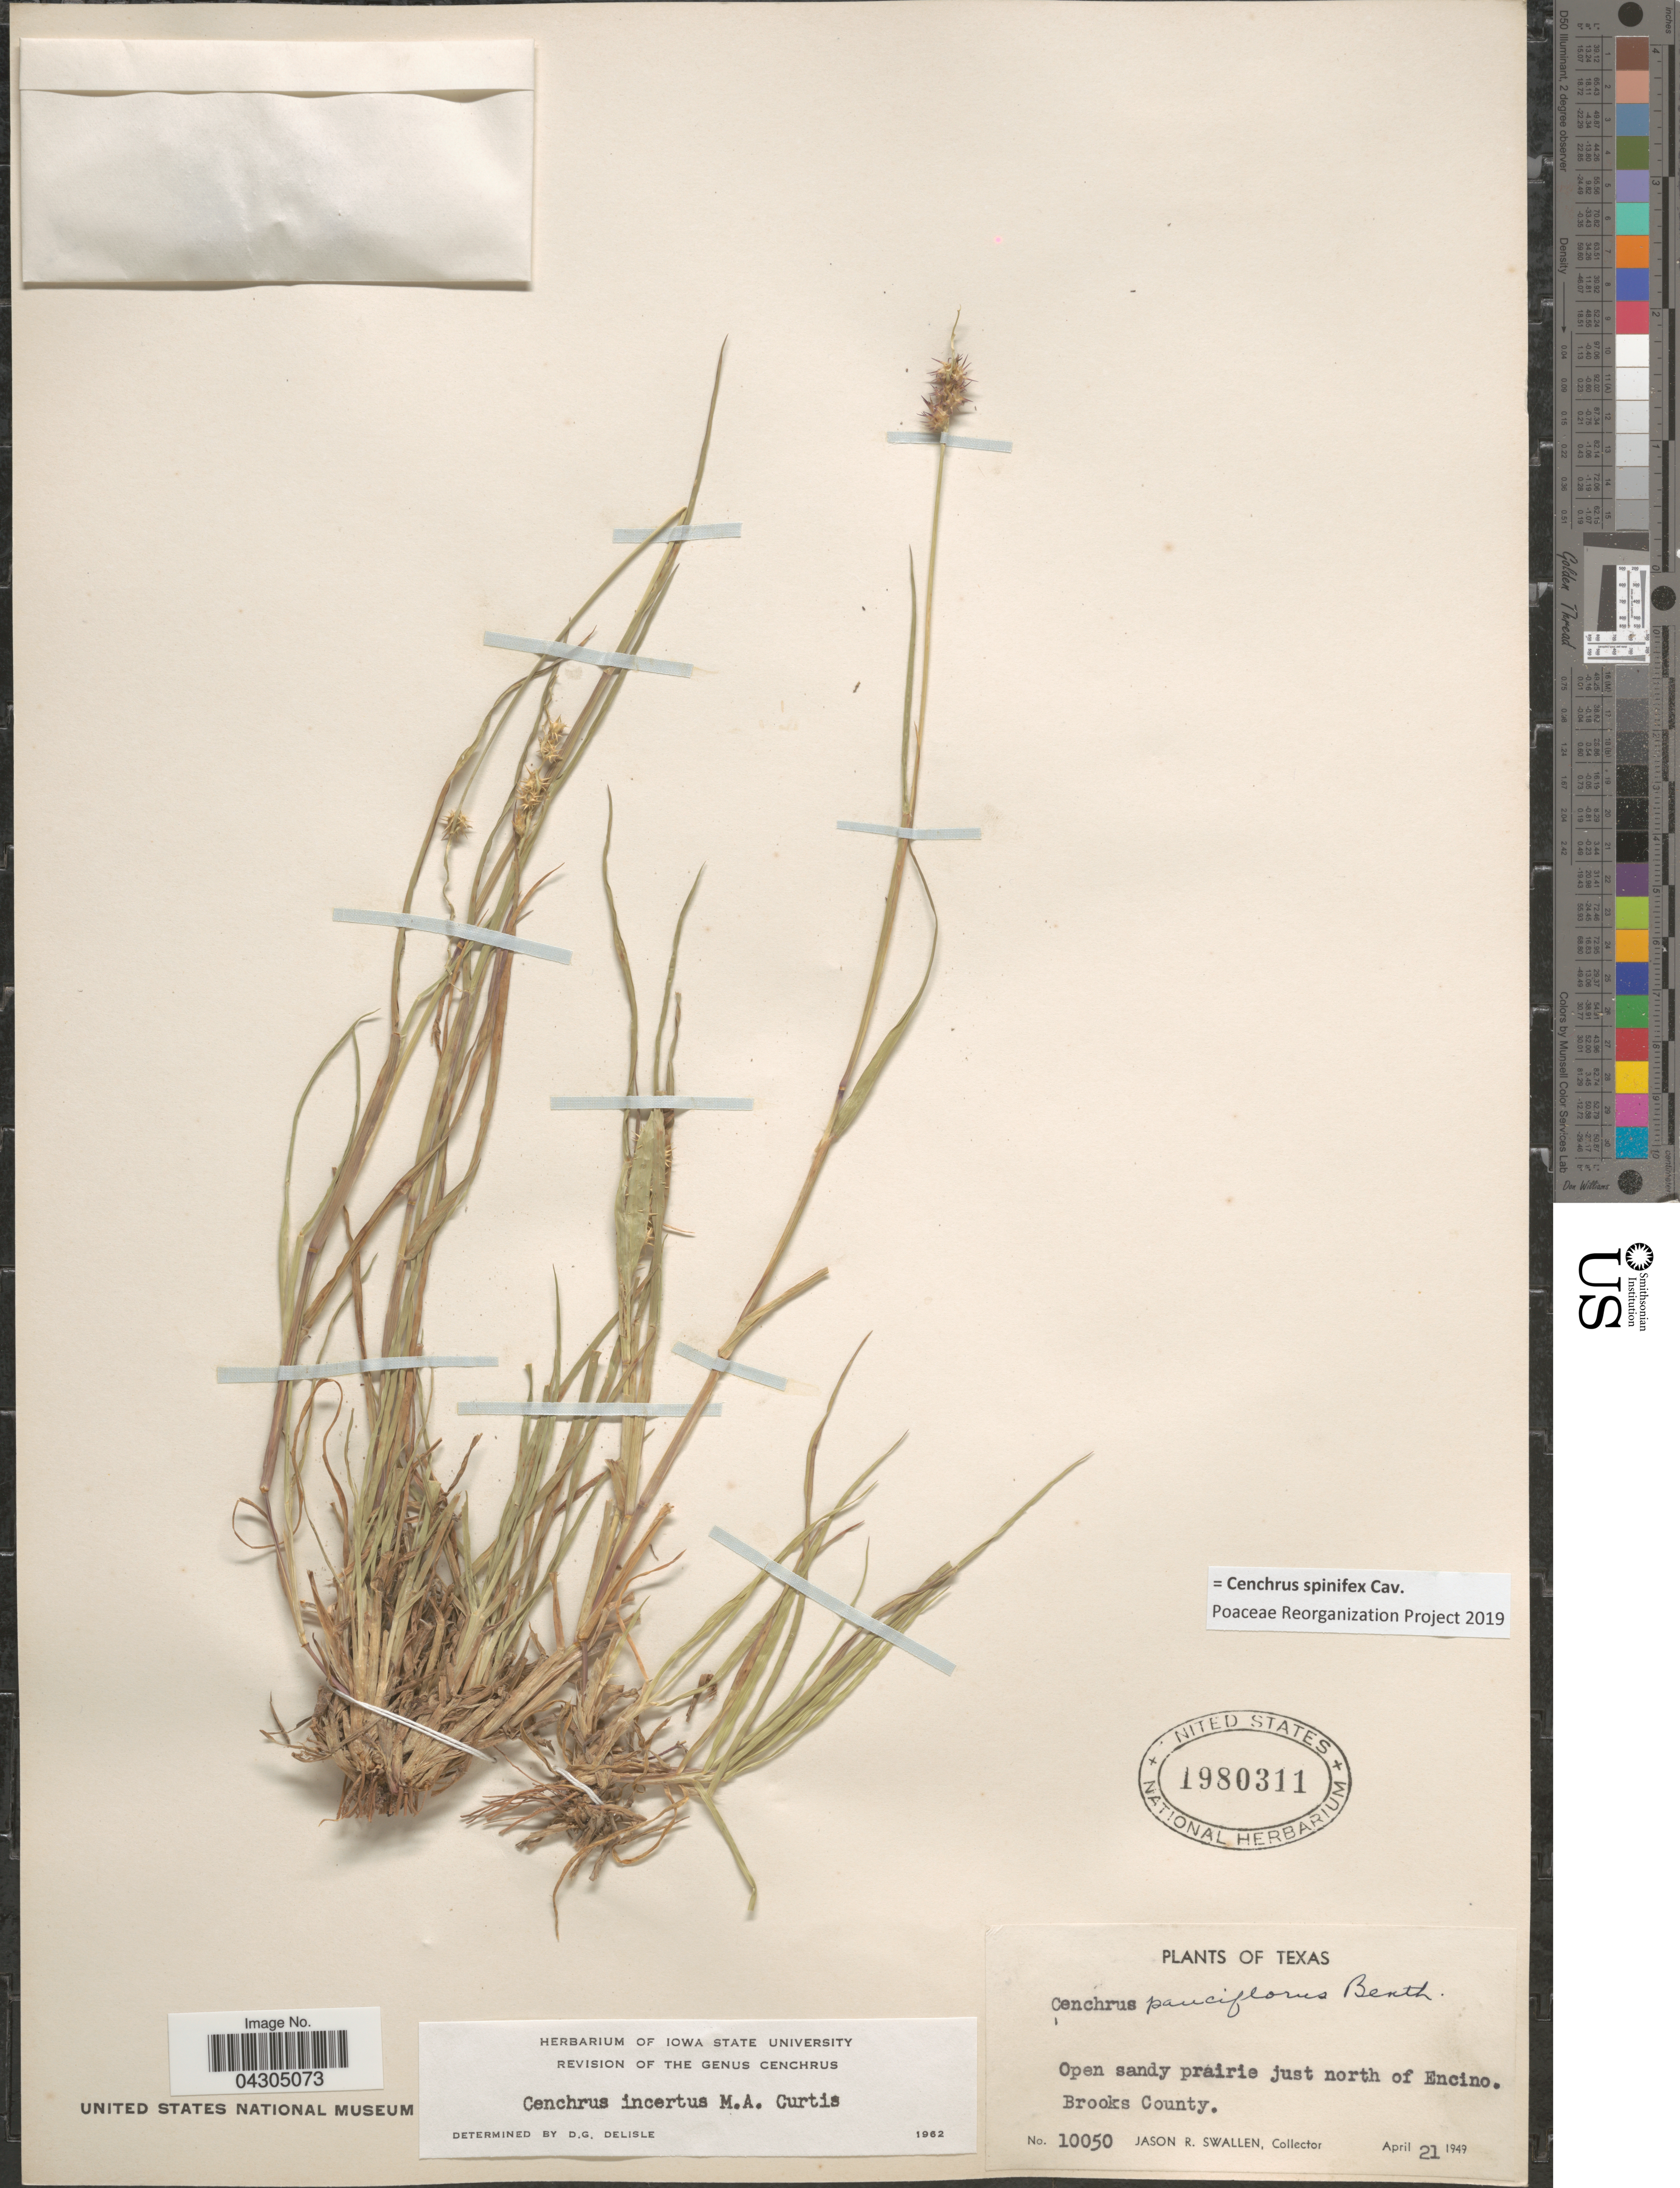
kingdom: Plantae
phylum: Tracheophyta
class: Liliopsida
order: Poales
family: Poaceae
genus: Cenchrus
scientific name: Cenchrus spinifex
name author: Cav.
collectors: J. R. Swallen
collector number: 10050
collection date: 1949-04-21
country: United States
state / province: Texas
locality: Open sandy prairie just north of Encino. Brooks County.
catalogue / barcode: US 1980311